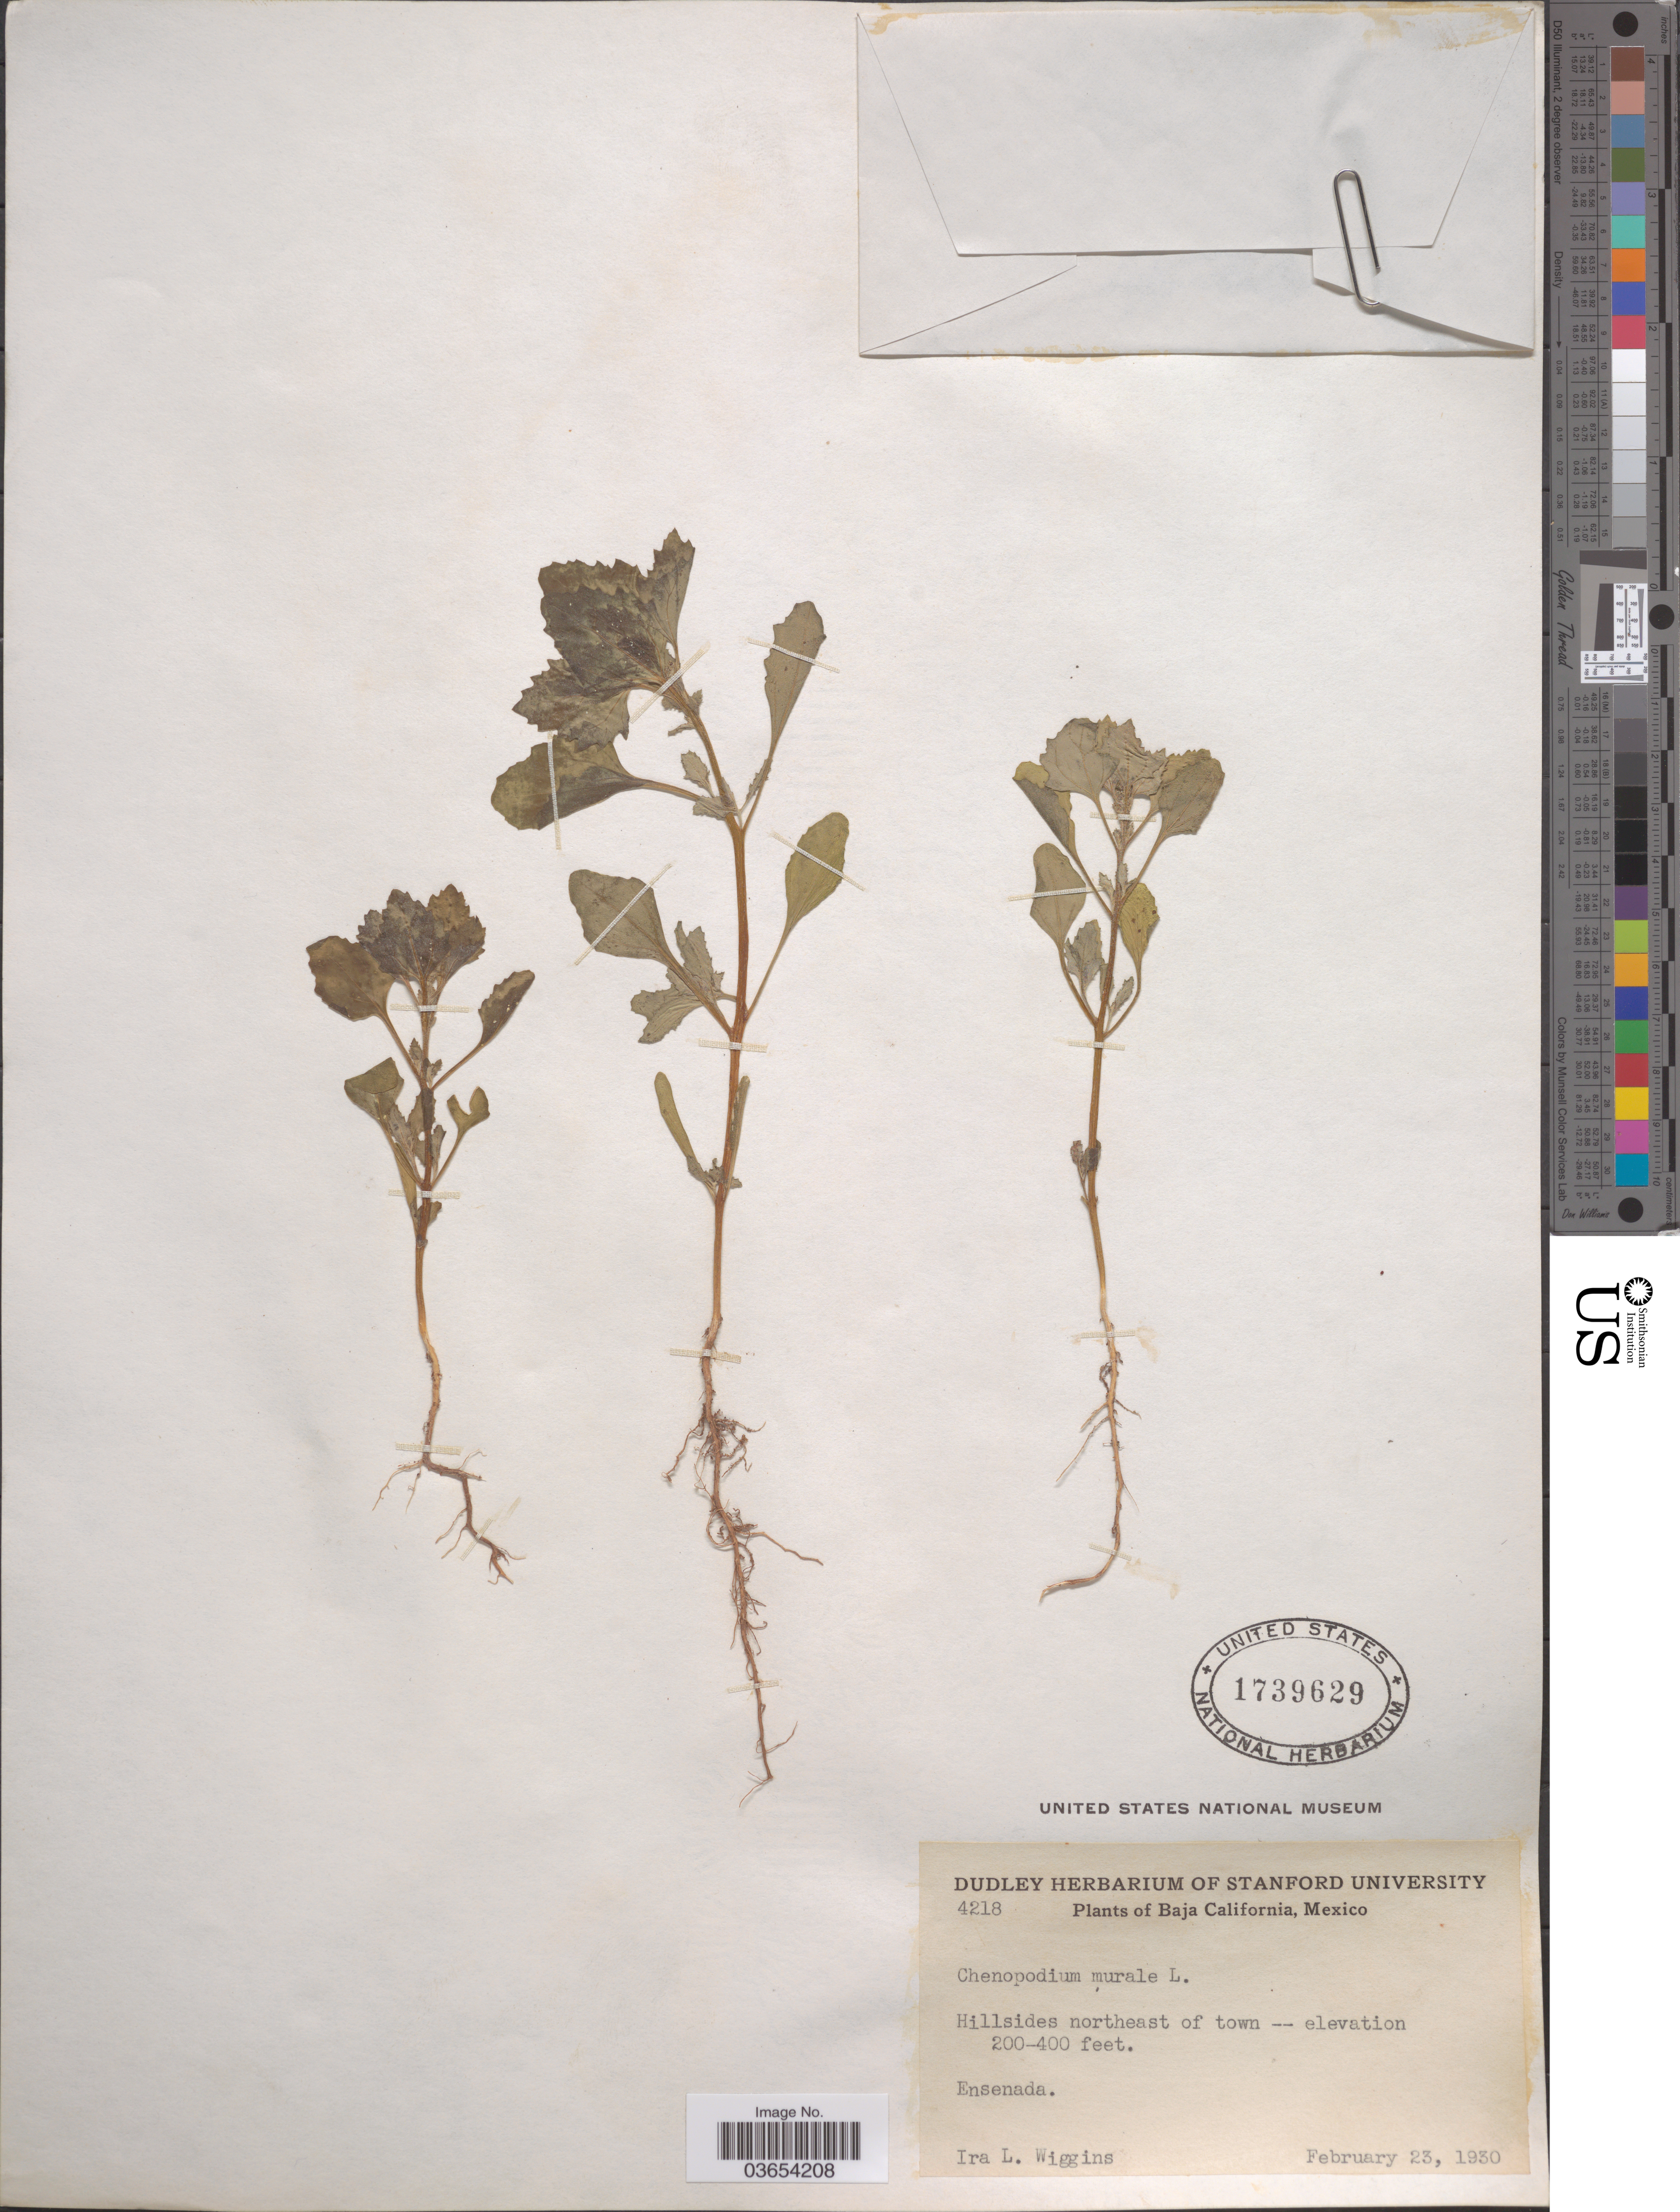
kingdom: Plantae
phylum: Tracheophyta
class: Magnoliopsida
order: Caryophyllales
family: Amaranthaceae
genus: Chenopodium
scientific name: Chenopodium murale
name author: L.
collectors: I. L. Wiggins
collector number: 4218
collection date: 1930-02-23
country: Mexico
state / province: Baja California Norte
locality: Hillsides northeast of town. Ensenada.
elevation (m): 61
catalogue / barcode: US 1739629